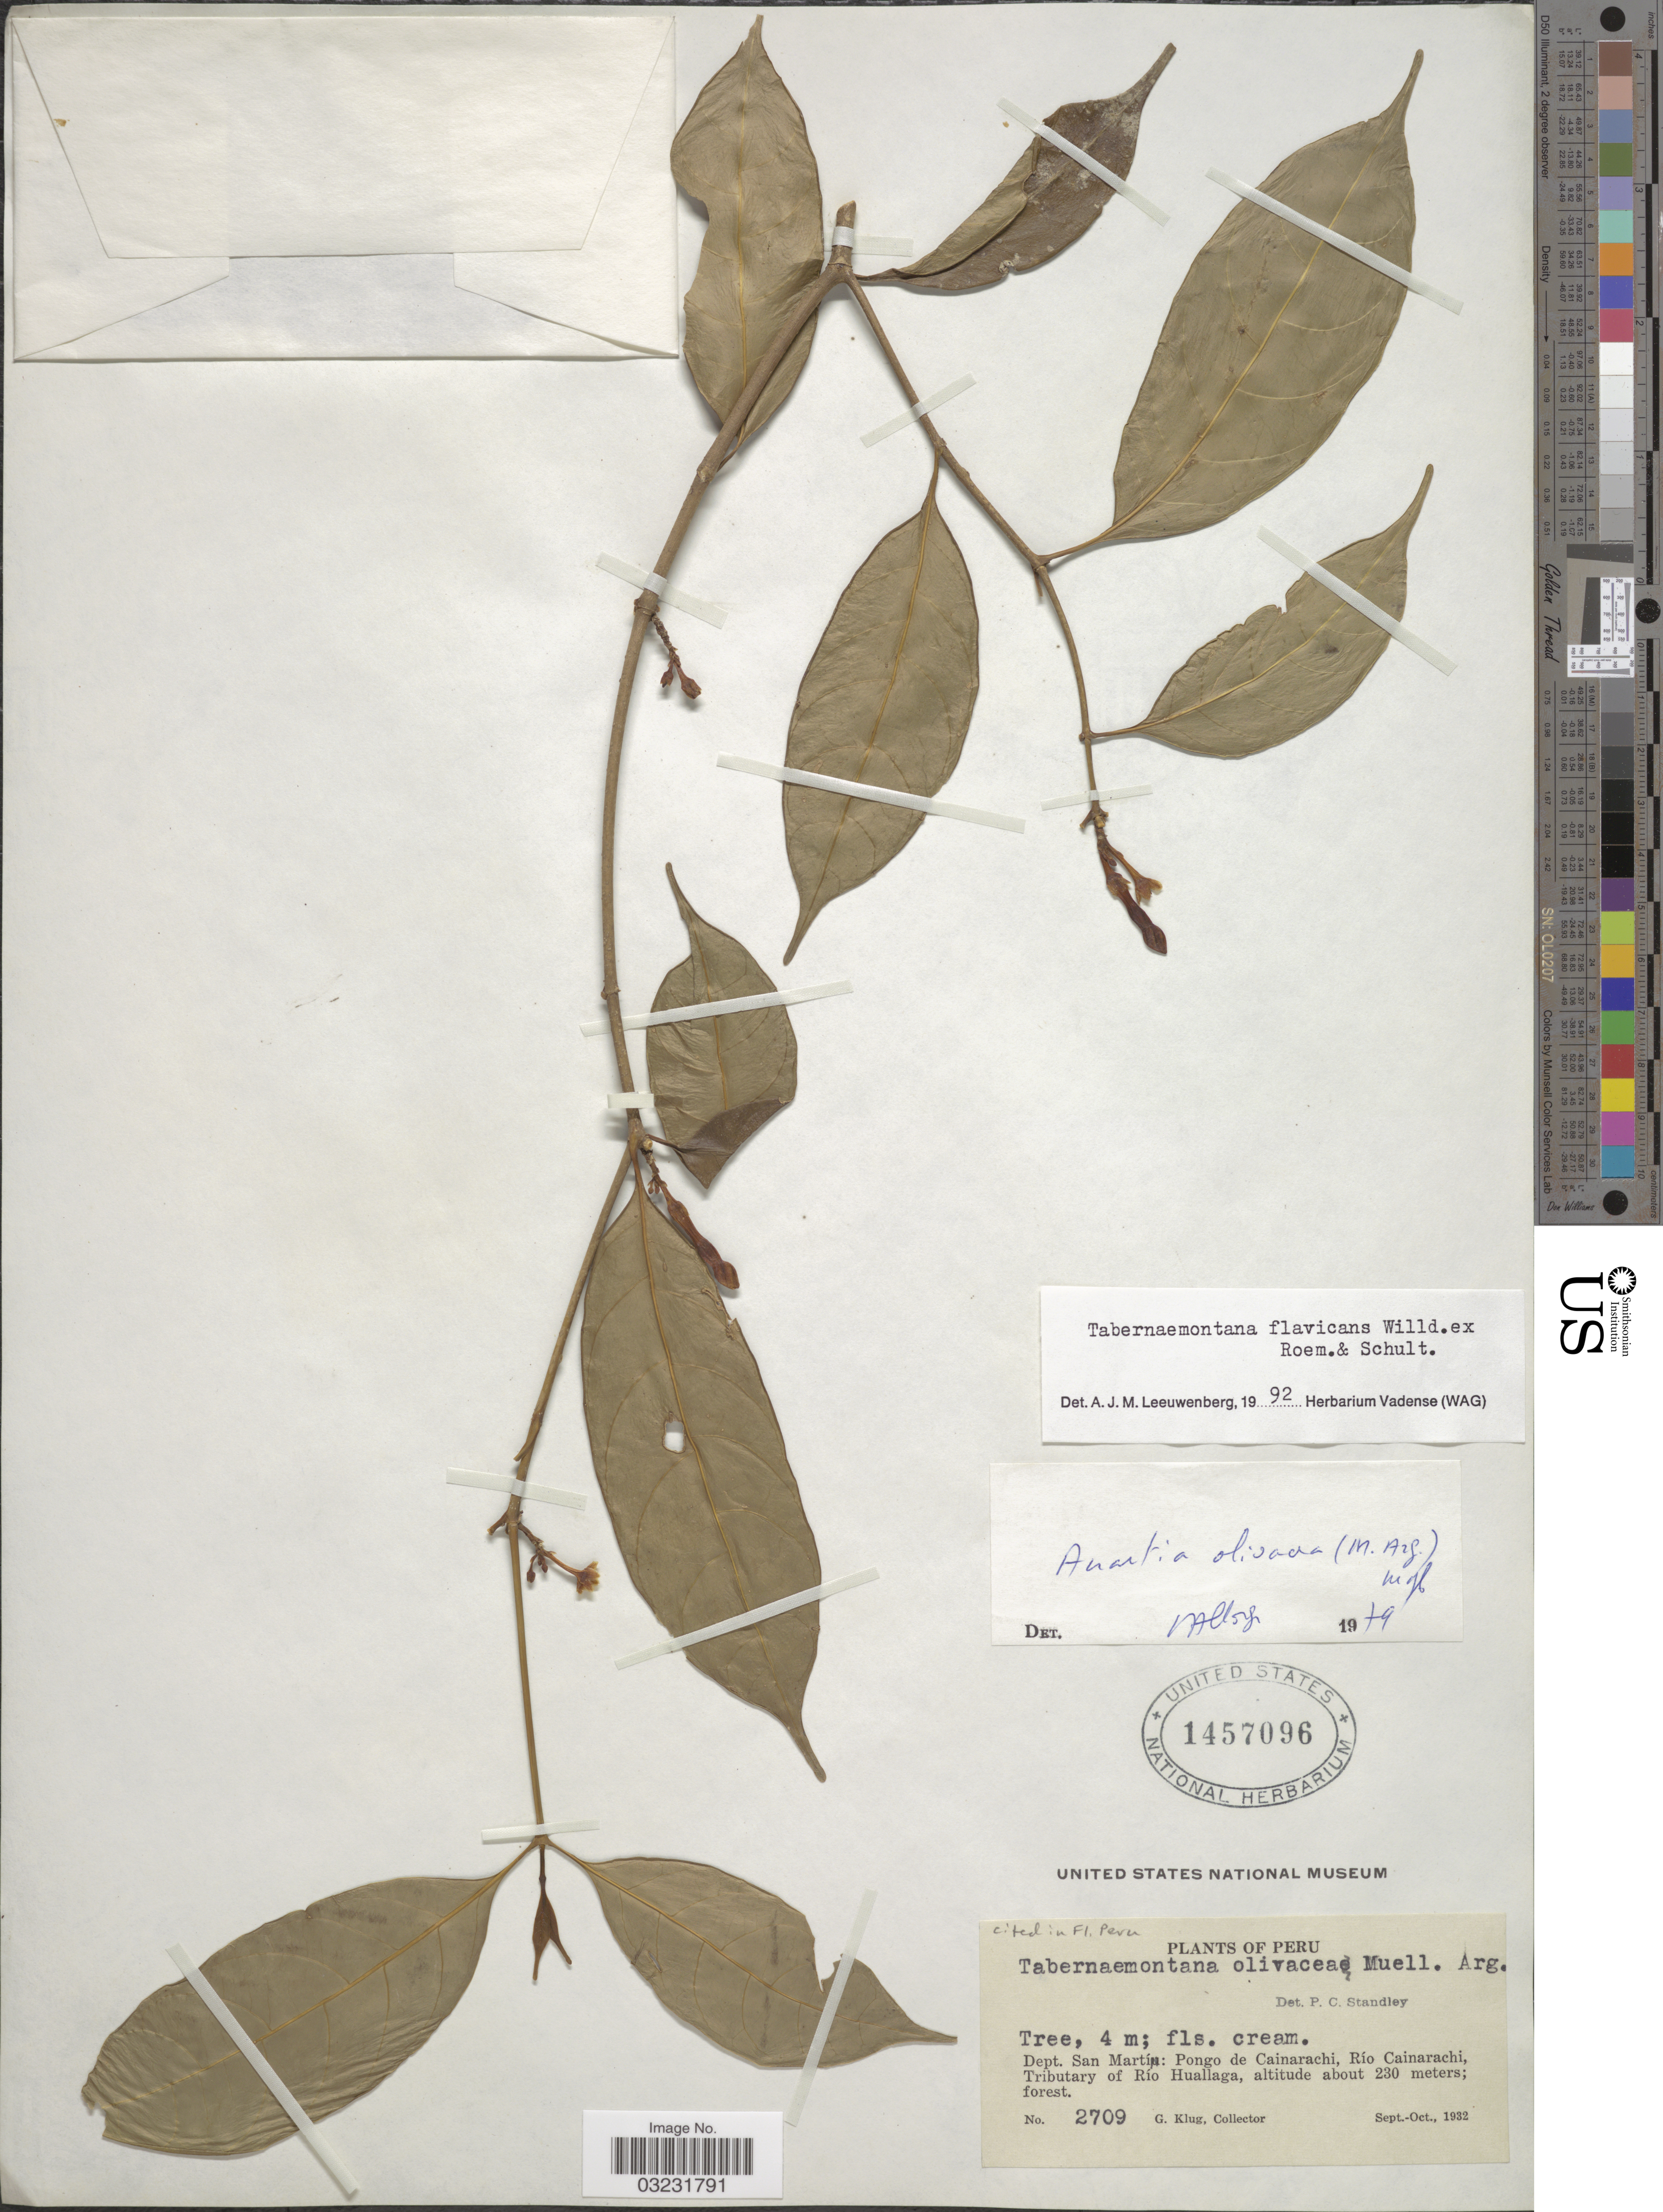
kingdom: Plantae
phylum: Tracheophyta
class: Magnoliopsida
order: Gentianales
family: Apocynaceae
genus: Tabernaemontana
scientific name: Tabernaemontana flavicans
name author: Willd. ex Roem. & Schult.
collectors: G. Klug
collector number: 2709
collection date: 1932-09/1932-10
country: Peru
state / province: San Martín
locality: Dept. San Martín: Pongo de Cainarachi, Río Cainarachi, Tributary of Río Huallaga.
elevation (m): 230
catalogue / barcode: US 1457096